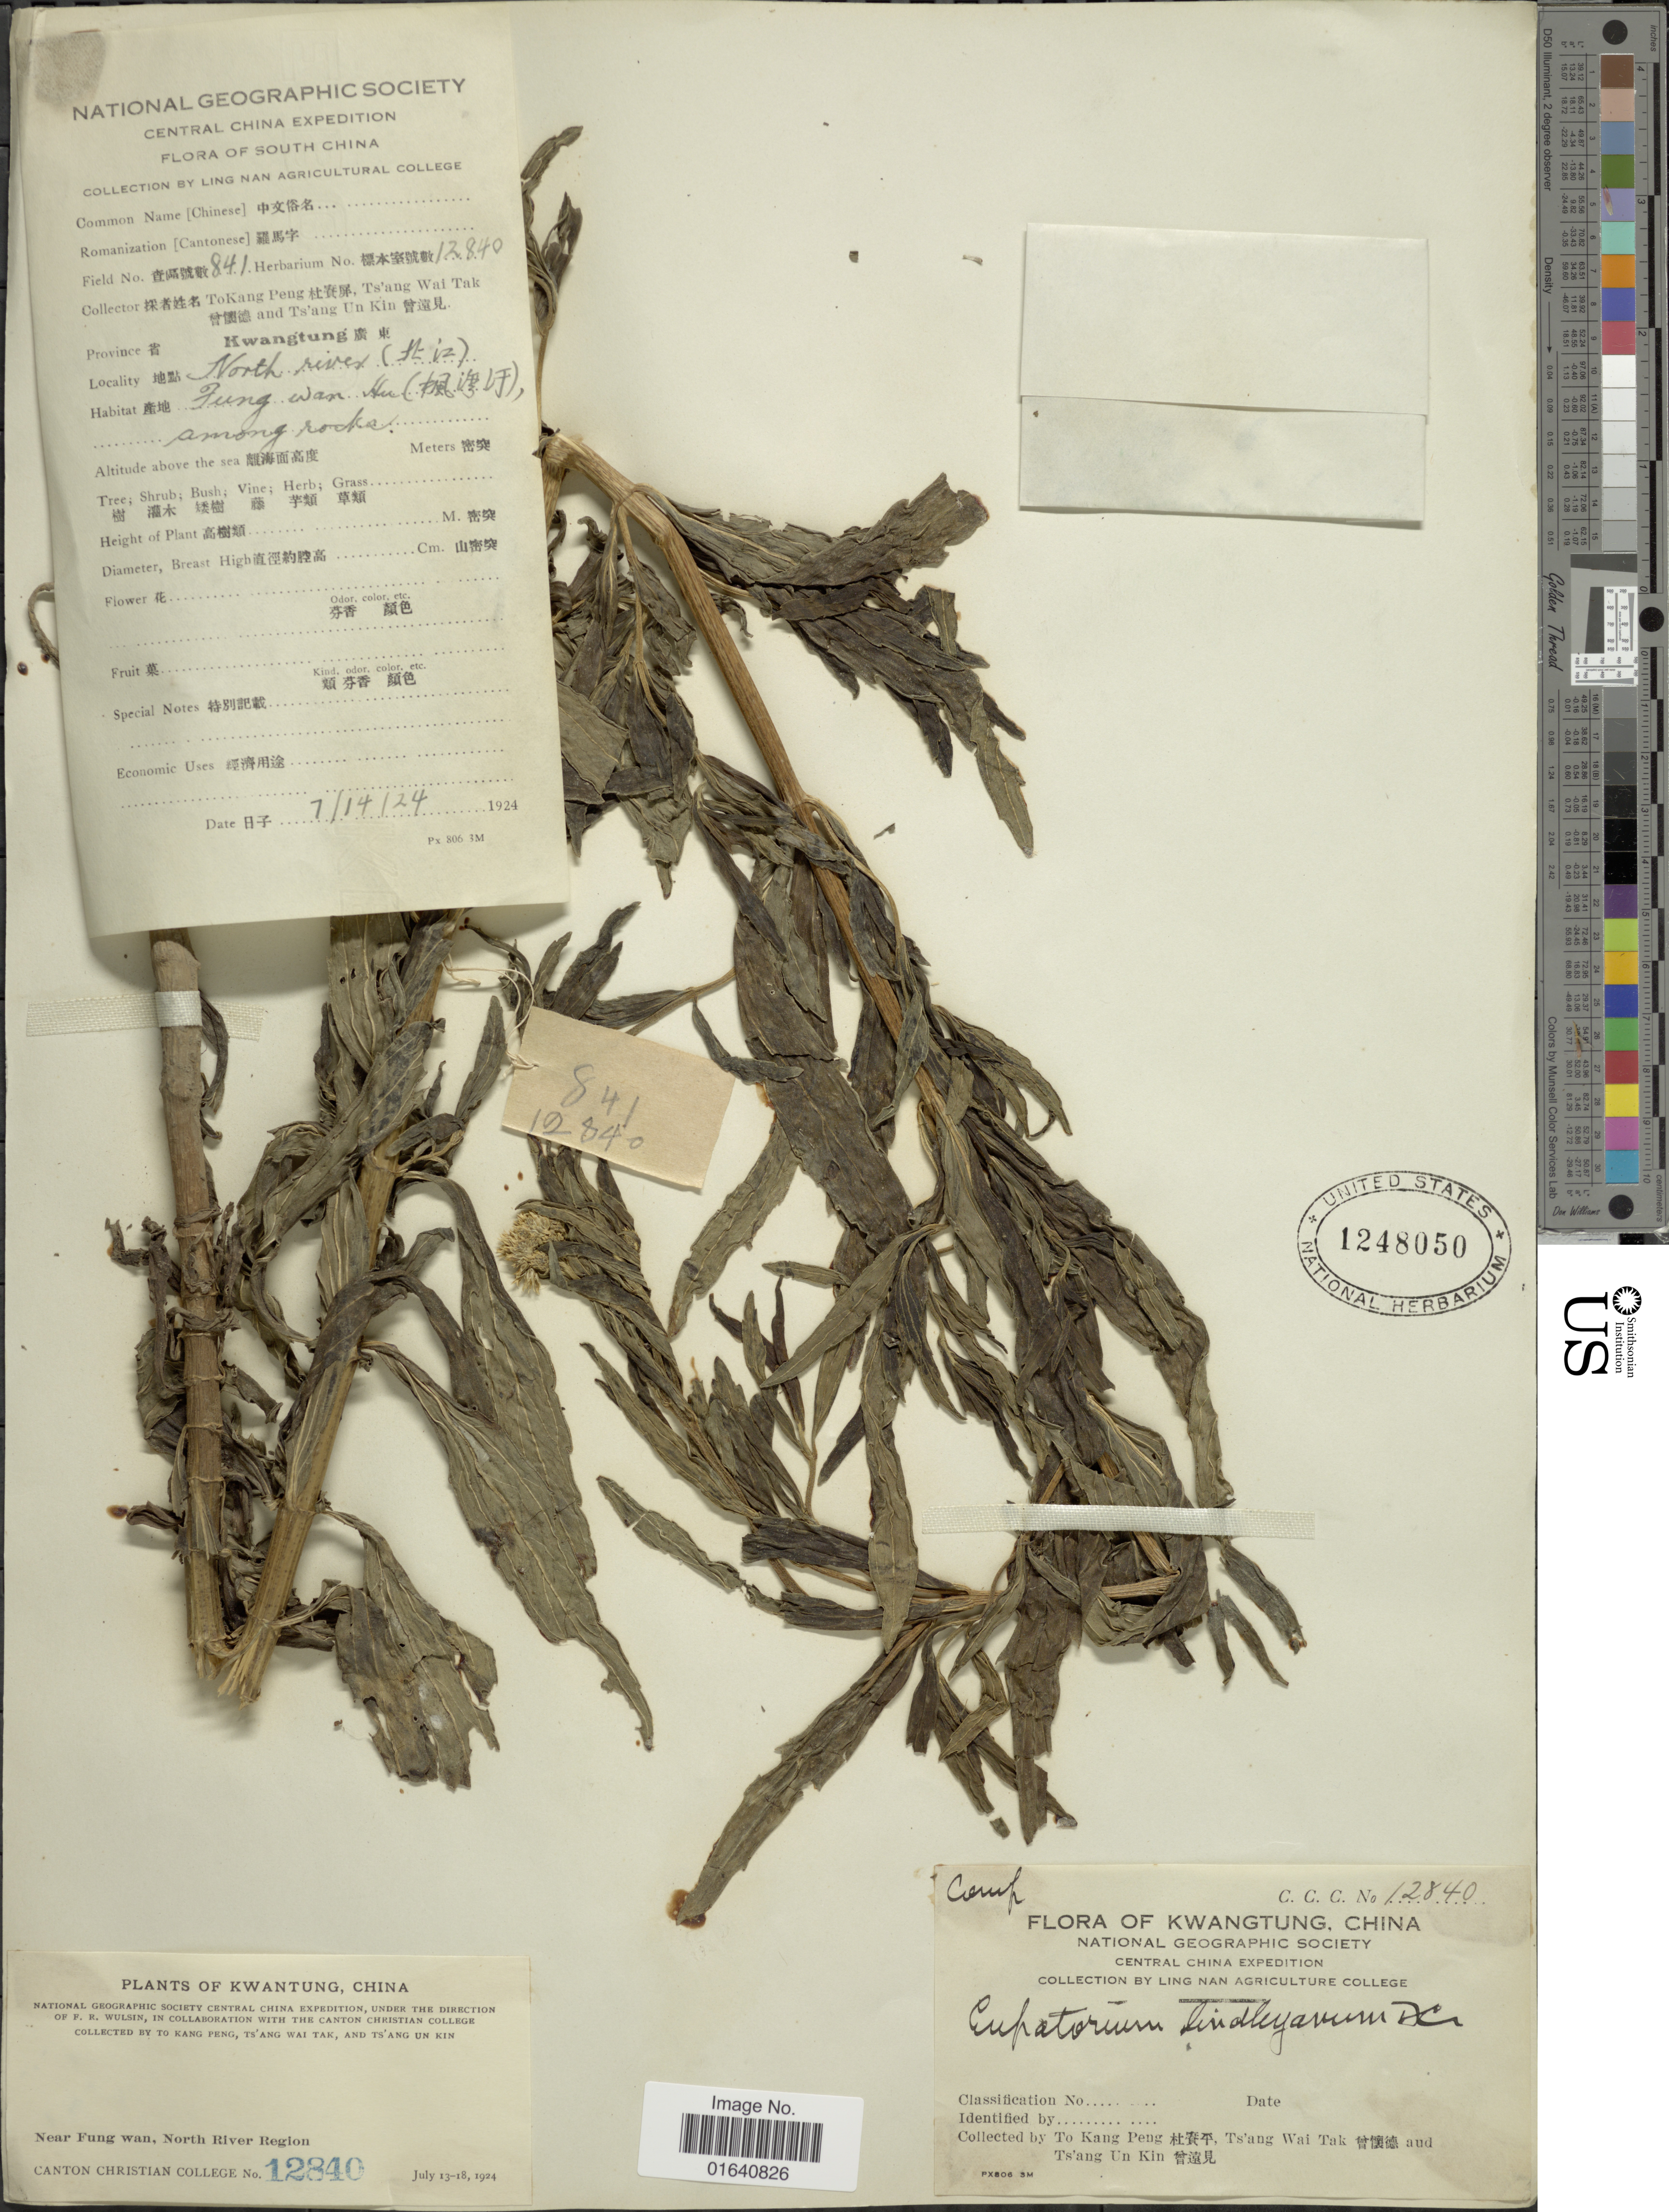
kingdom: Plantae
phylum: Tracheophyta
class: Magnoliopsida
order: Asterales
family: Asteraceae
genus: Eupatorium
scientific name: Eupatorium lindleyanum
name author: DC.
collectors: T. K. Peng, T. Tak & T. Kin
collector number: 841/12840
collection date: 1924-07-14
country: China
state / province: Guangdong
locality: South China, Provimce: Kwangtung,North river (Niz) Fung Wan Hu (X) among rocks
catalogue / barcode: US 1248050